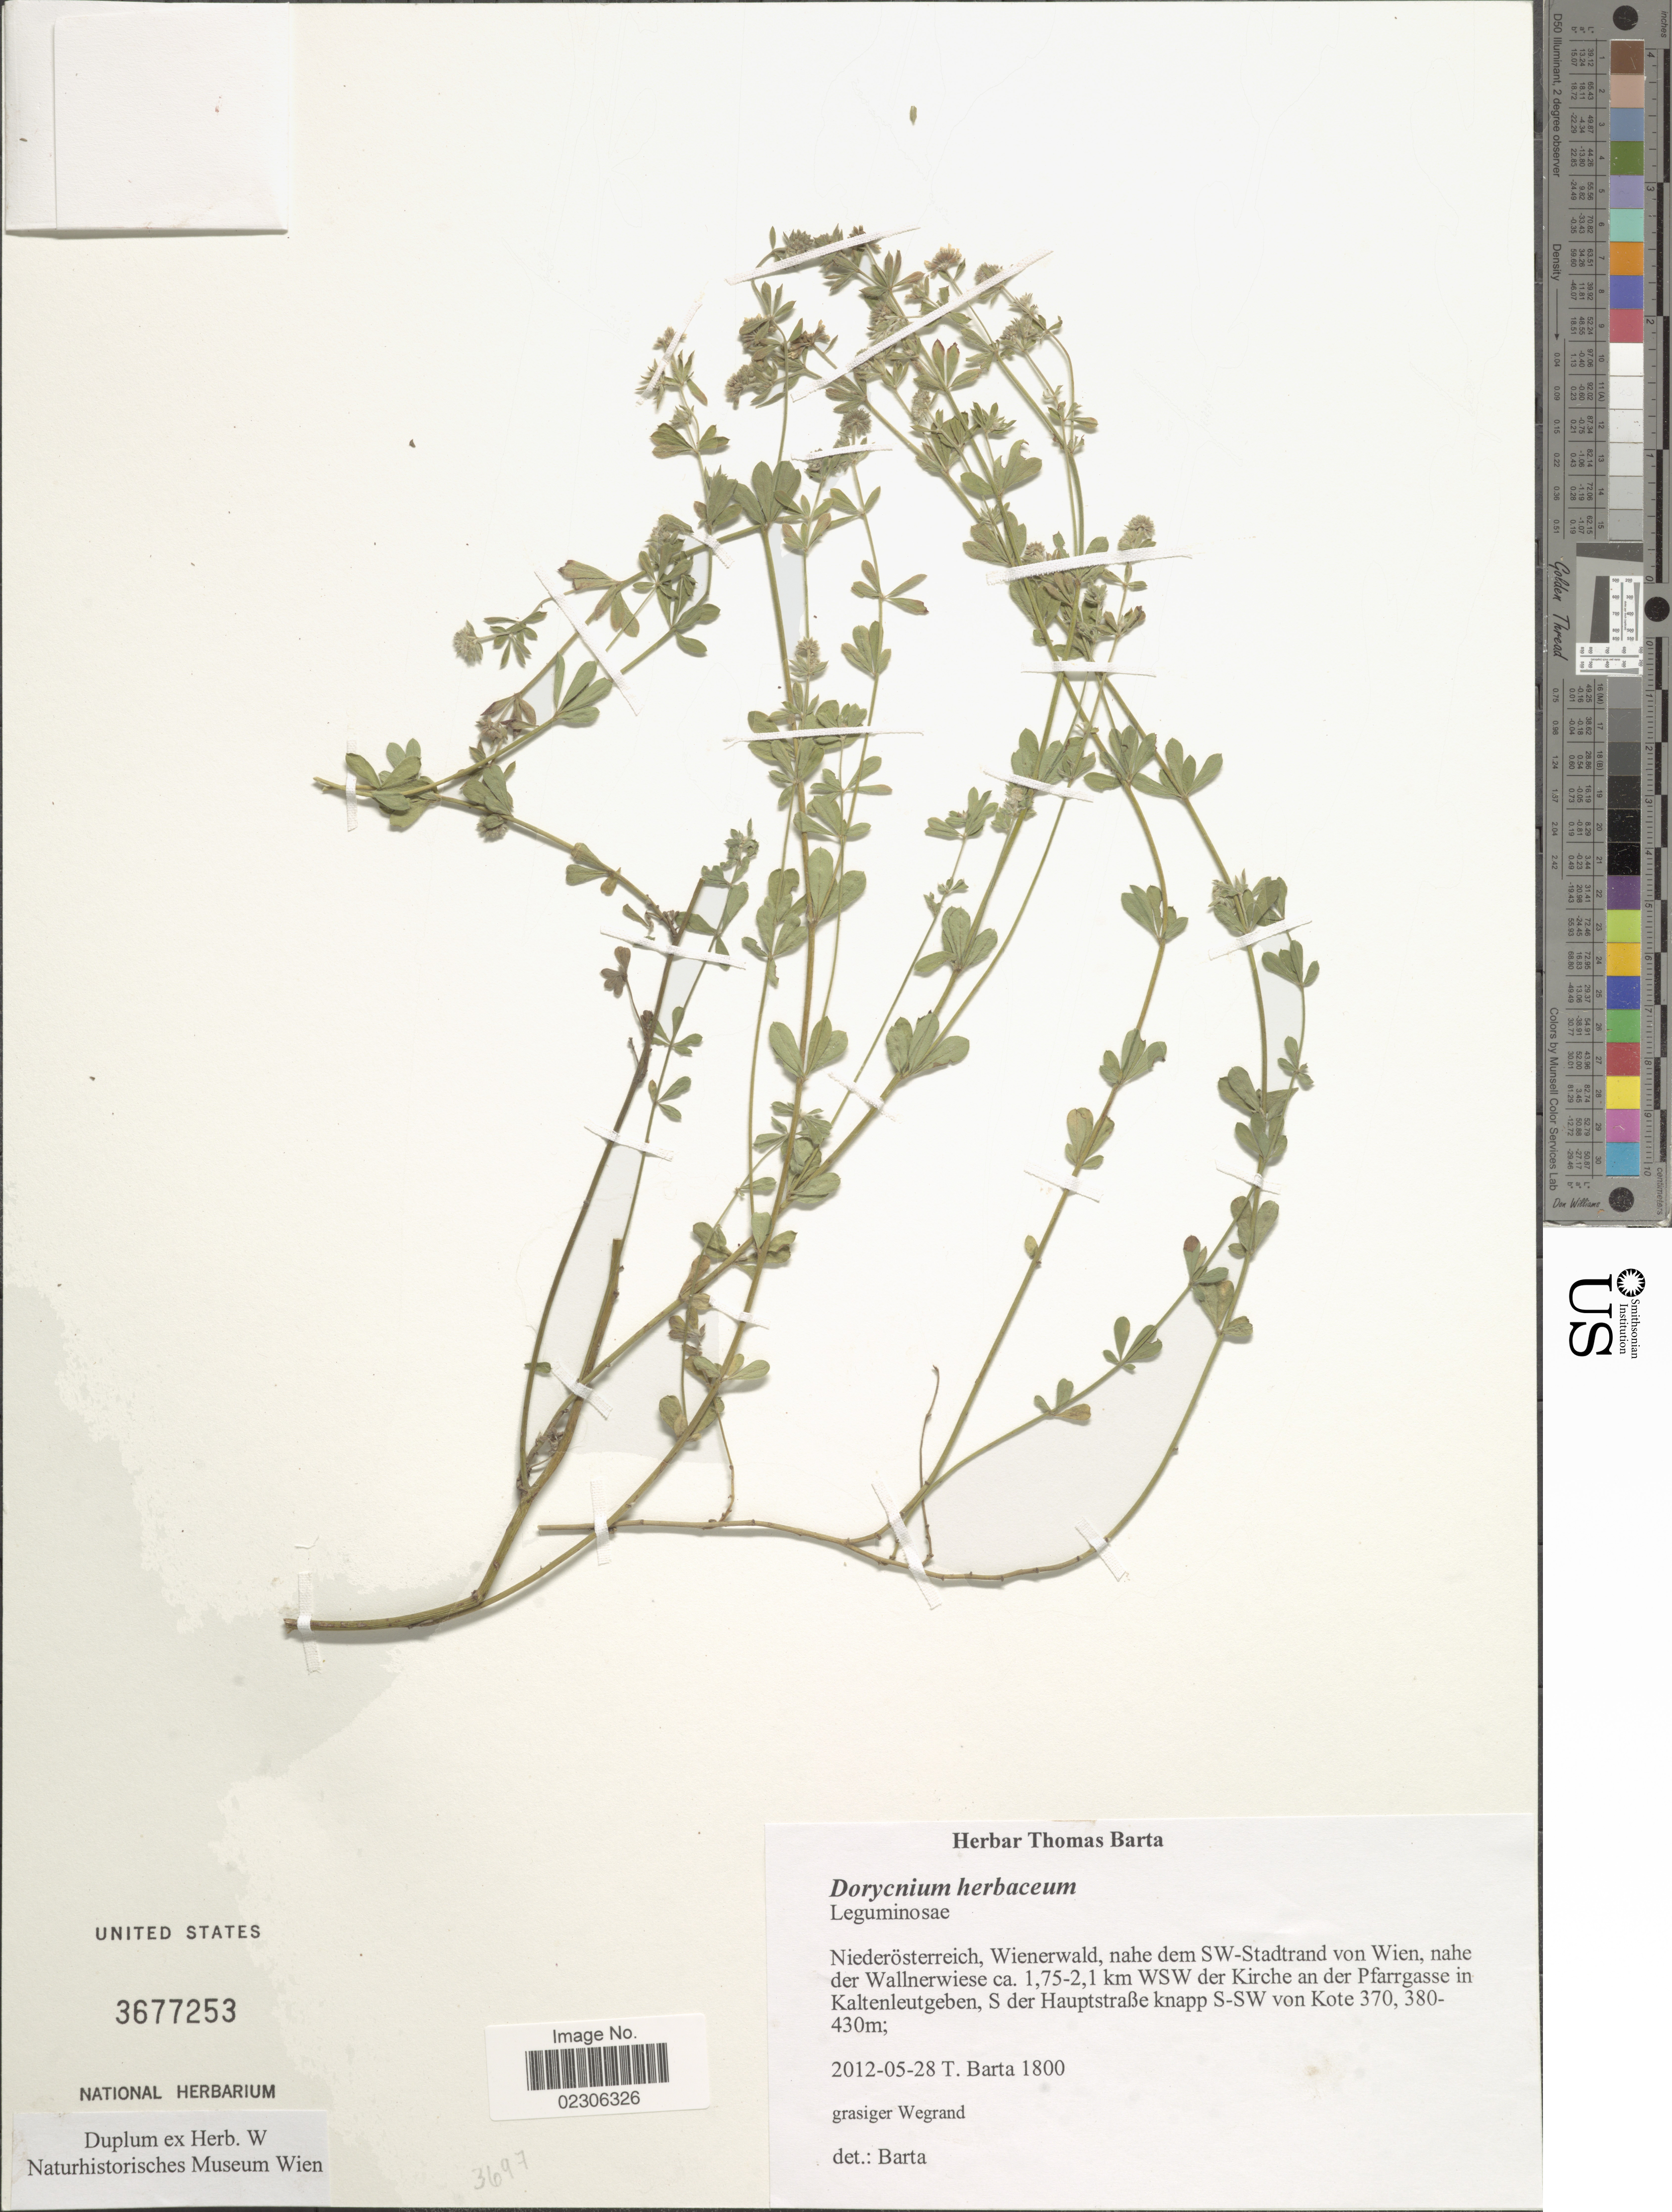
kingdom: Plantae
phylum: Tracheophyta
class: Magnoliopsida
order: Fabales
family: Fabaceae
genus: Dorycnium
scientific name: Dorycnium herbaceum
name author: Vill.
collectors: T. Barta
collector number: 1800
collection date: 2012-05-28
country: Austria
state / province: Niederosterreich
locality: Niederosterreich, Wienerwald, nahe dem SW-Stadtrand von Wien, nahe der Wallnerwiese, 1.75-2.1 km WSW der Kirche an der Pfarrgasse in Kaltenleutgeben, S der Hauptstrasse kanpp S-SW von Kote 370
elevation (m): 380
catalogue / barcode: US 3677253